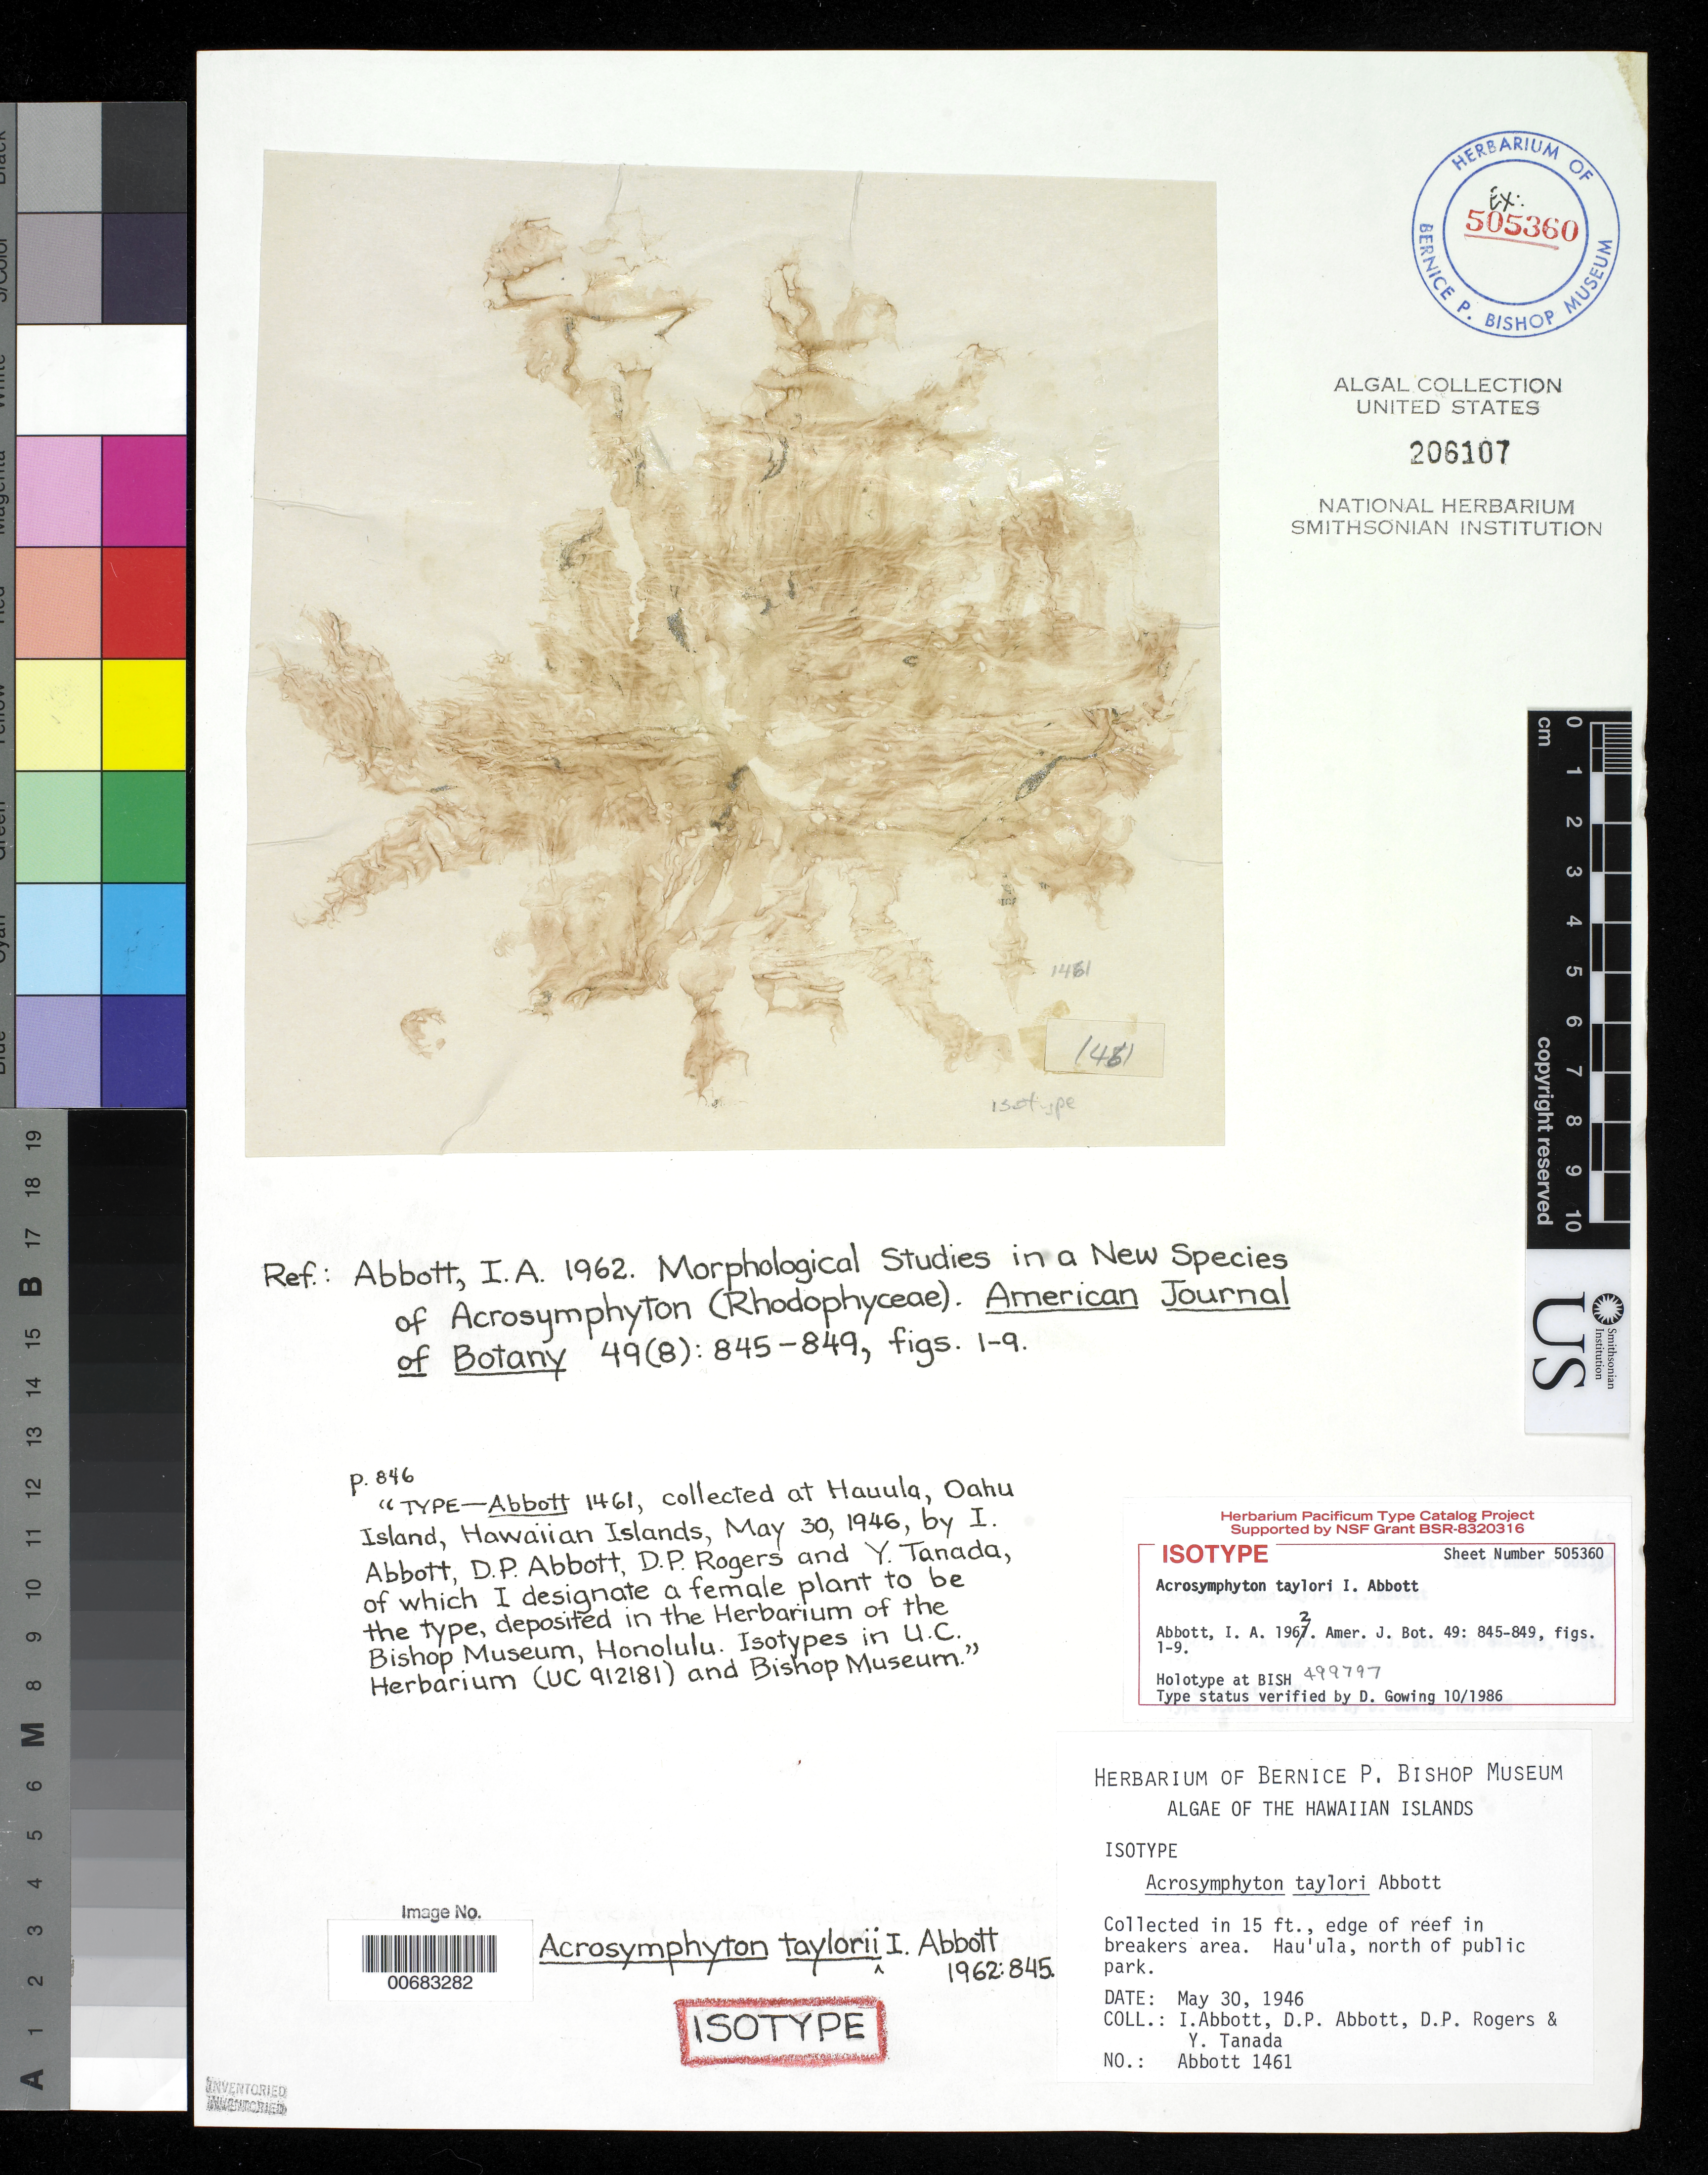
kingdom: Plantae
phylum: Rhodophyta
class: Florideophyceae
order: Acrosymphytales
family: Acrosymphytaceae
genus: Acrosymphyton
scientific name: Acrosymphyton taylorii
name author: I.A. Abbott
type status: Isotype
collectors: I. A. Abbott, D. P. Abbott, D. Rogers & Y. Tanada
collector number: IAA 1461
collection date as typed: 30 May 1946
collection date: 1946-05-30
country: United States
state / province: Hawaii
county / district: Honolulu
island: Oahu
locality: Hau'ula, N of public park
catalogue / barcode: US 206107